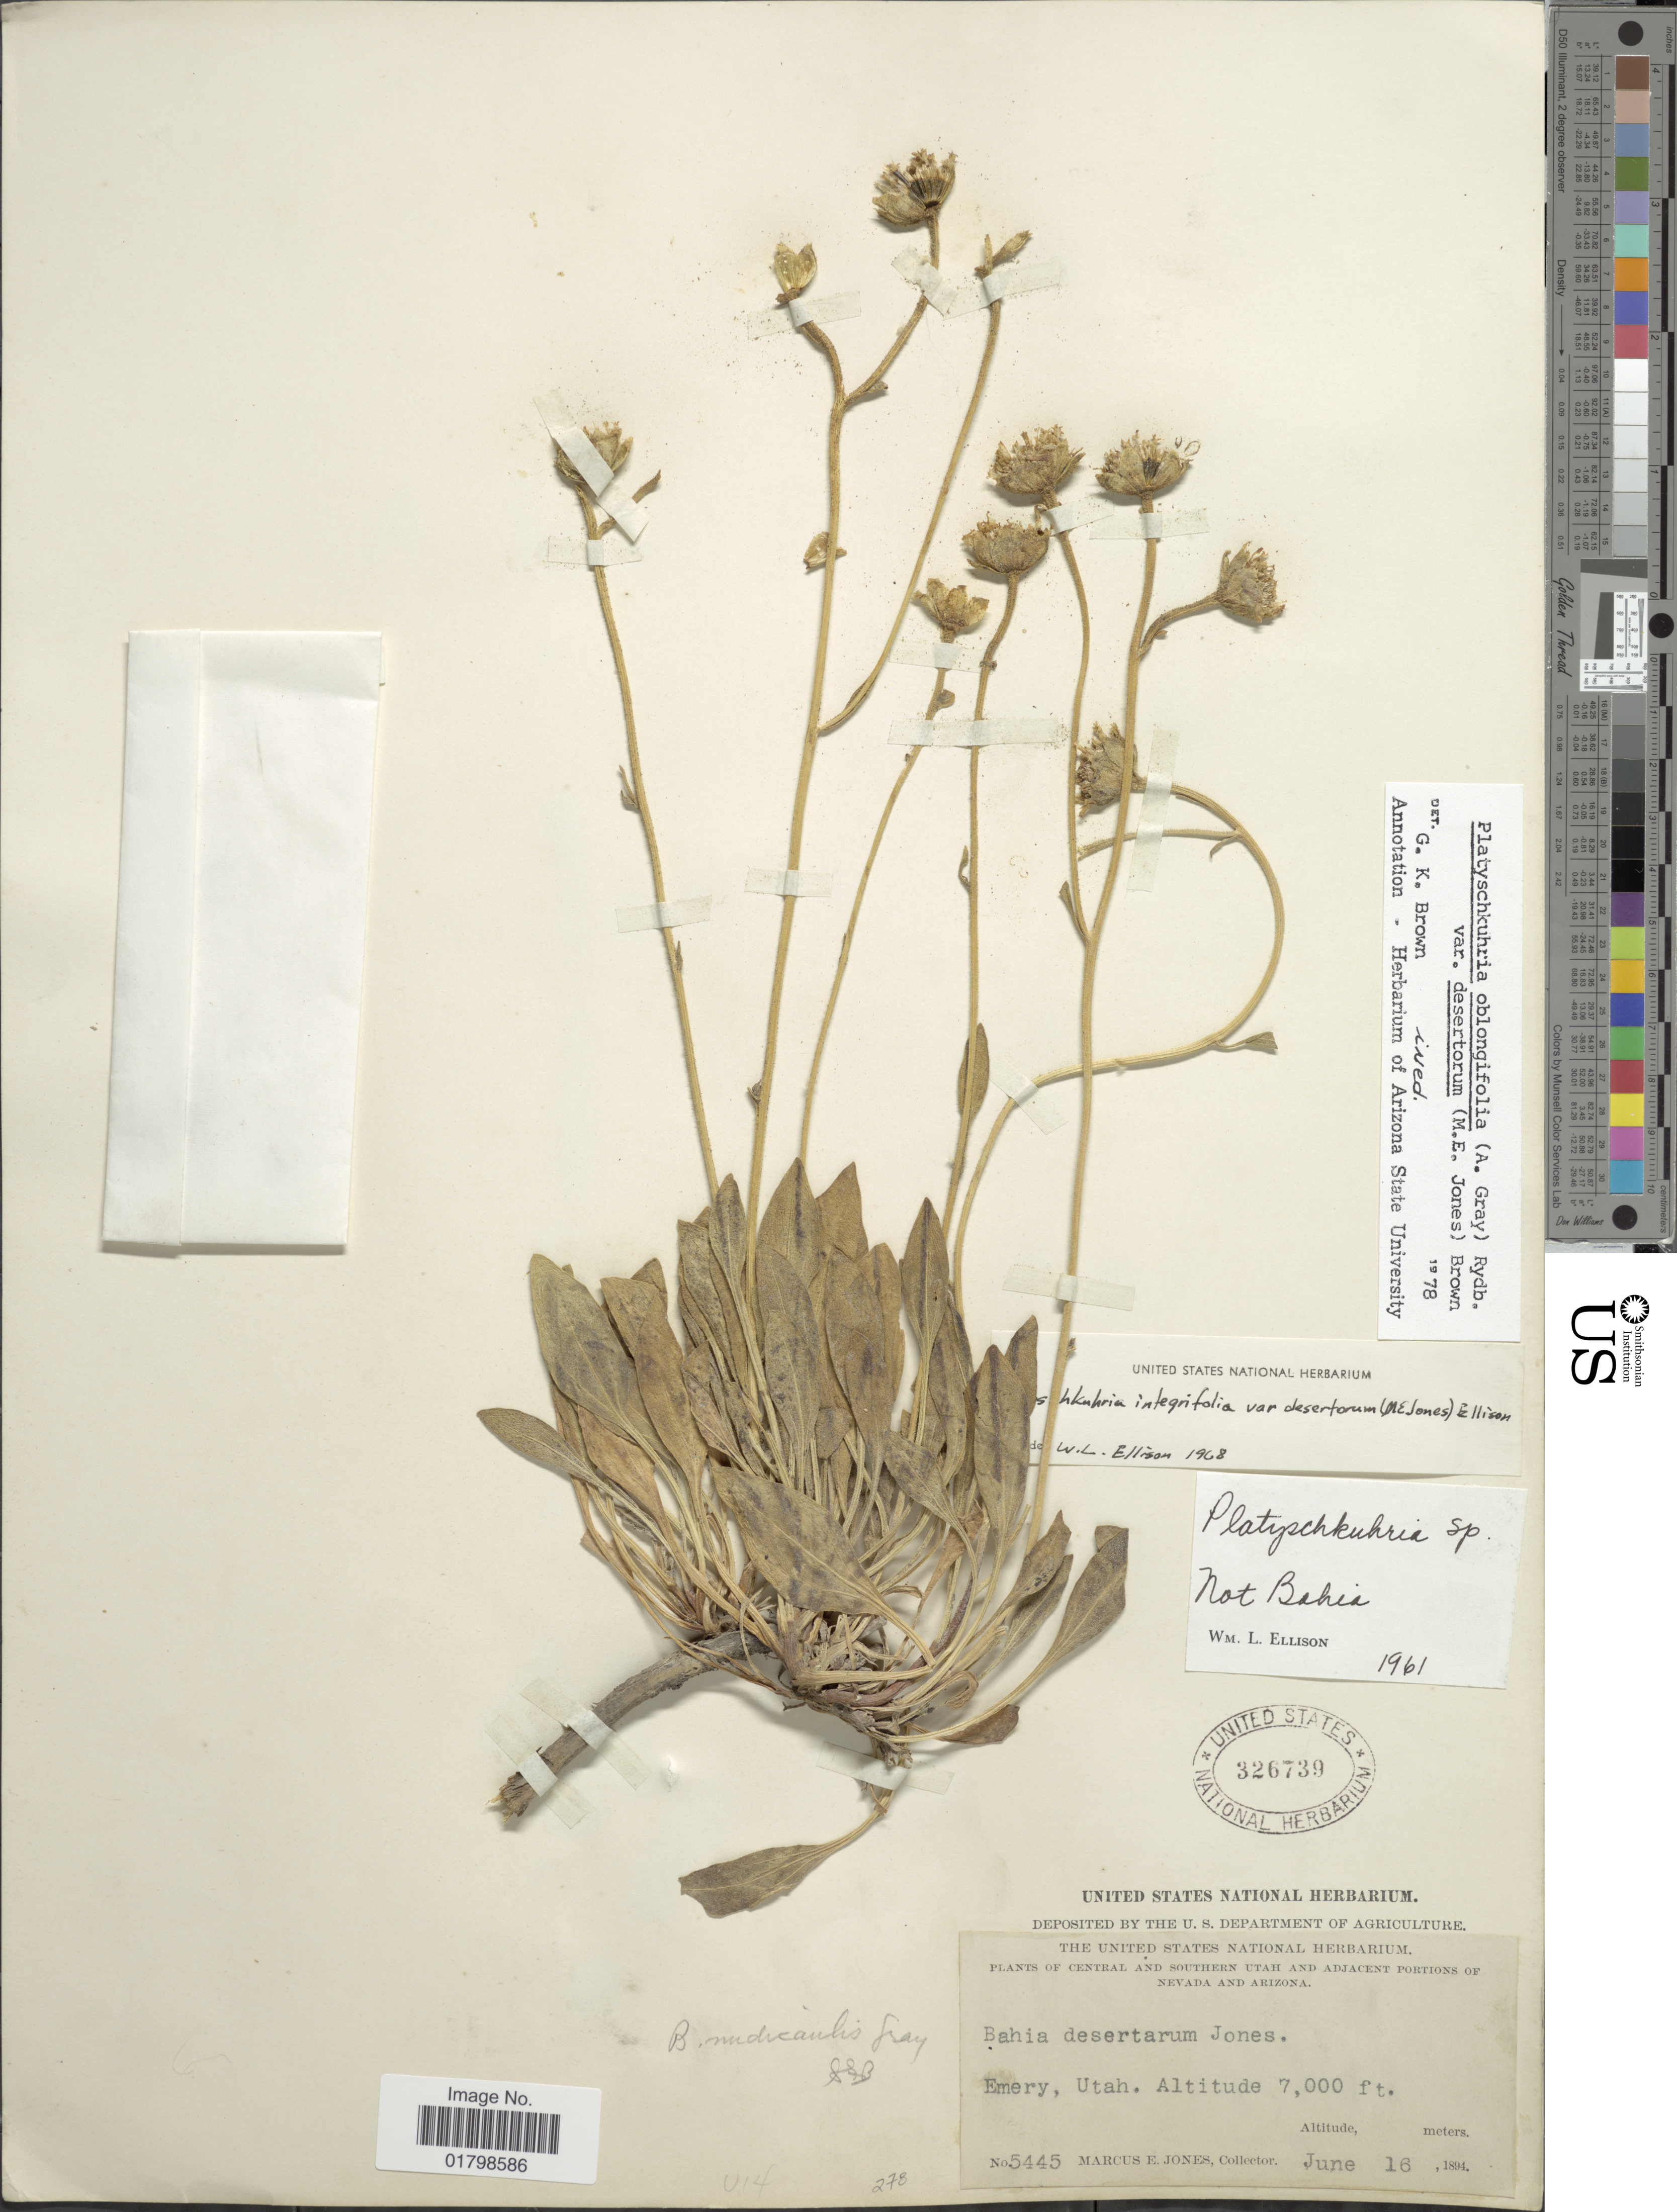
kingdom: Plantae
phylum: Tracheophyta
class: Magnoliopsida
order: Asterales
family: Asteraceae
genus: Platyschkuhria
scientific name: Platyschkuhria oblongifolia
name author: (A. Gray) Rydb.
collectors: M. E. Jones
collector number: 5445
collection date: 1894-06-16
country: United States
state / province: Utah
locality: Central and Southern Utah and adjacent portions of Nevada and Arizona, Emery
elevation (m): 2134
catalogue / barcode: US 326739